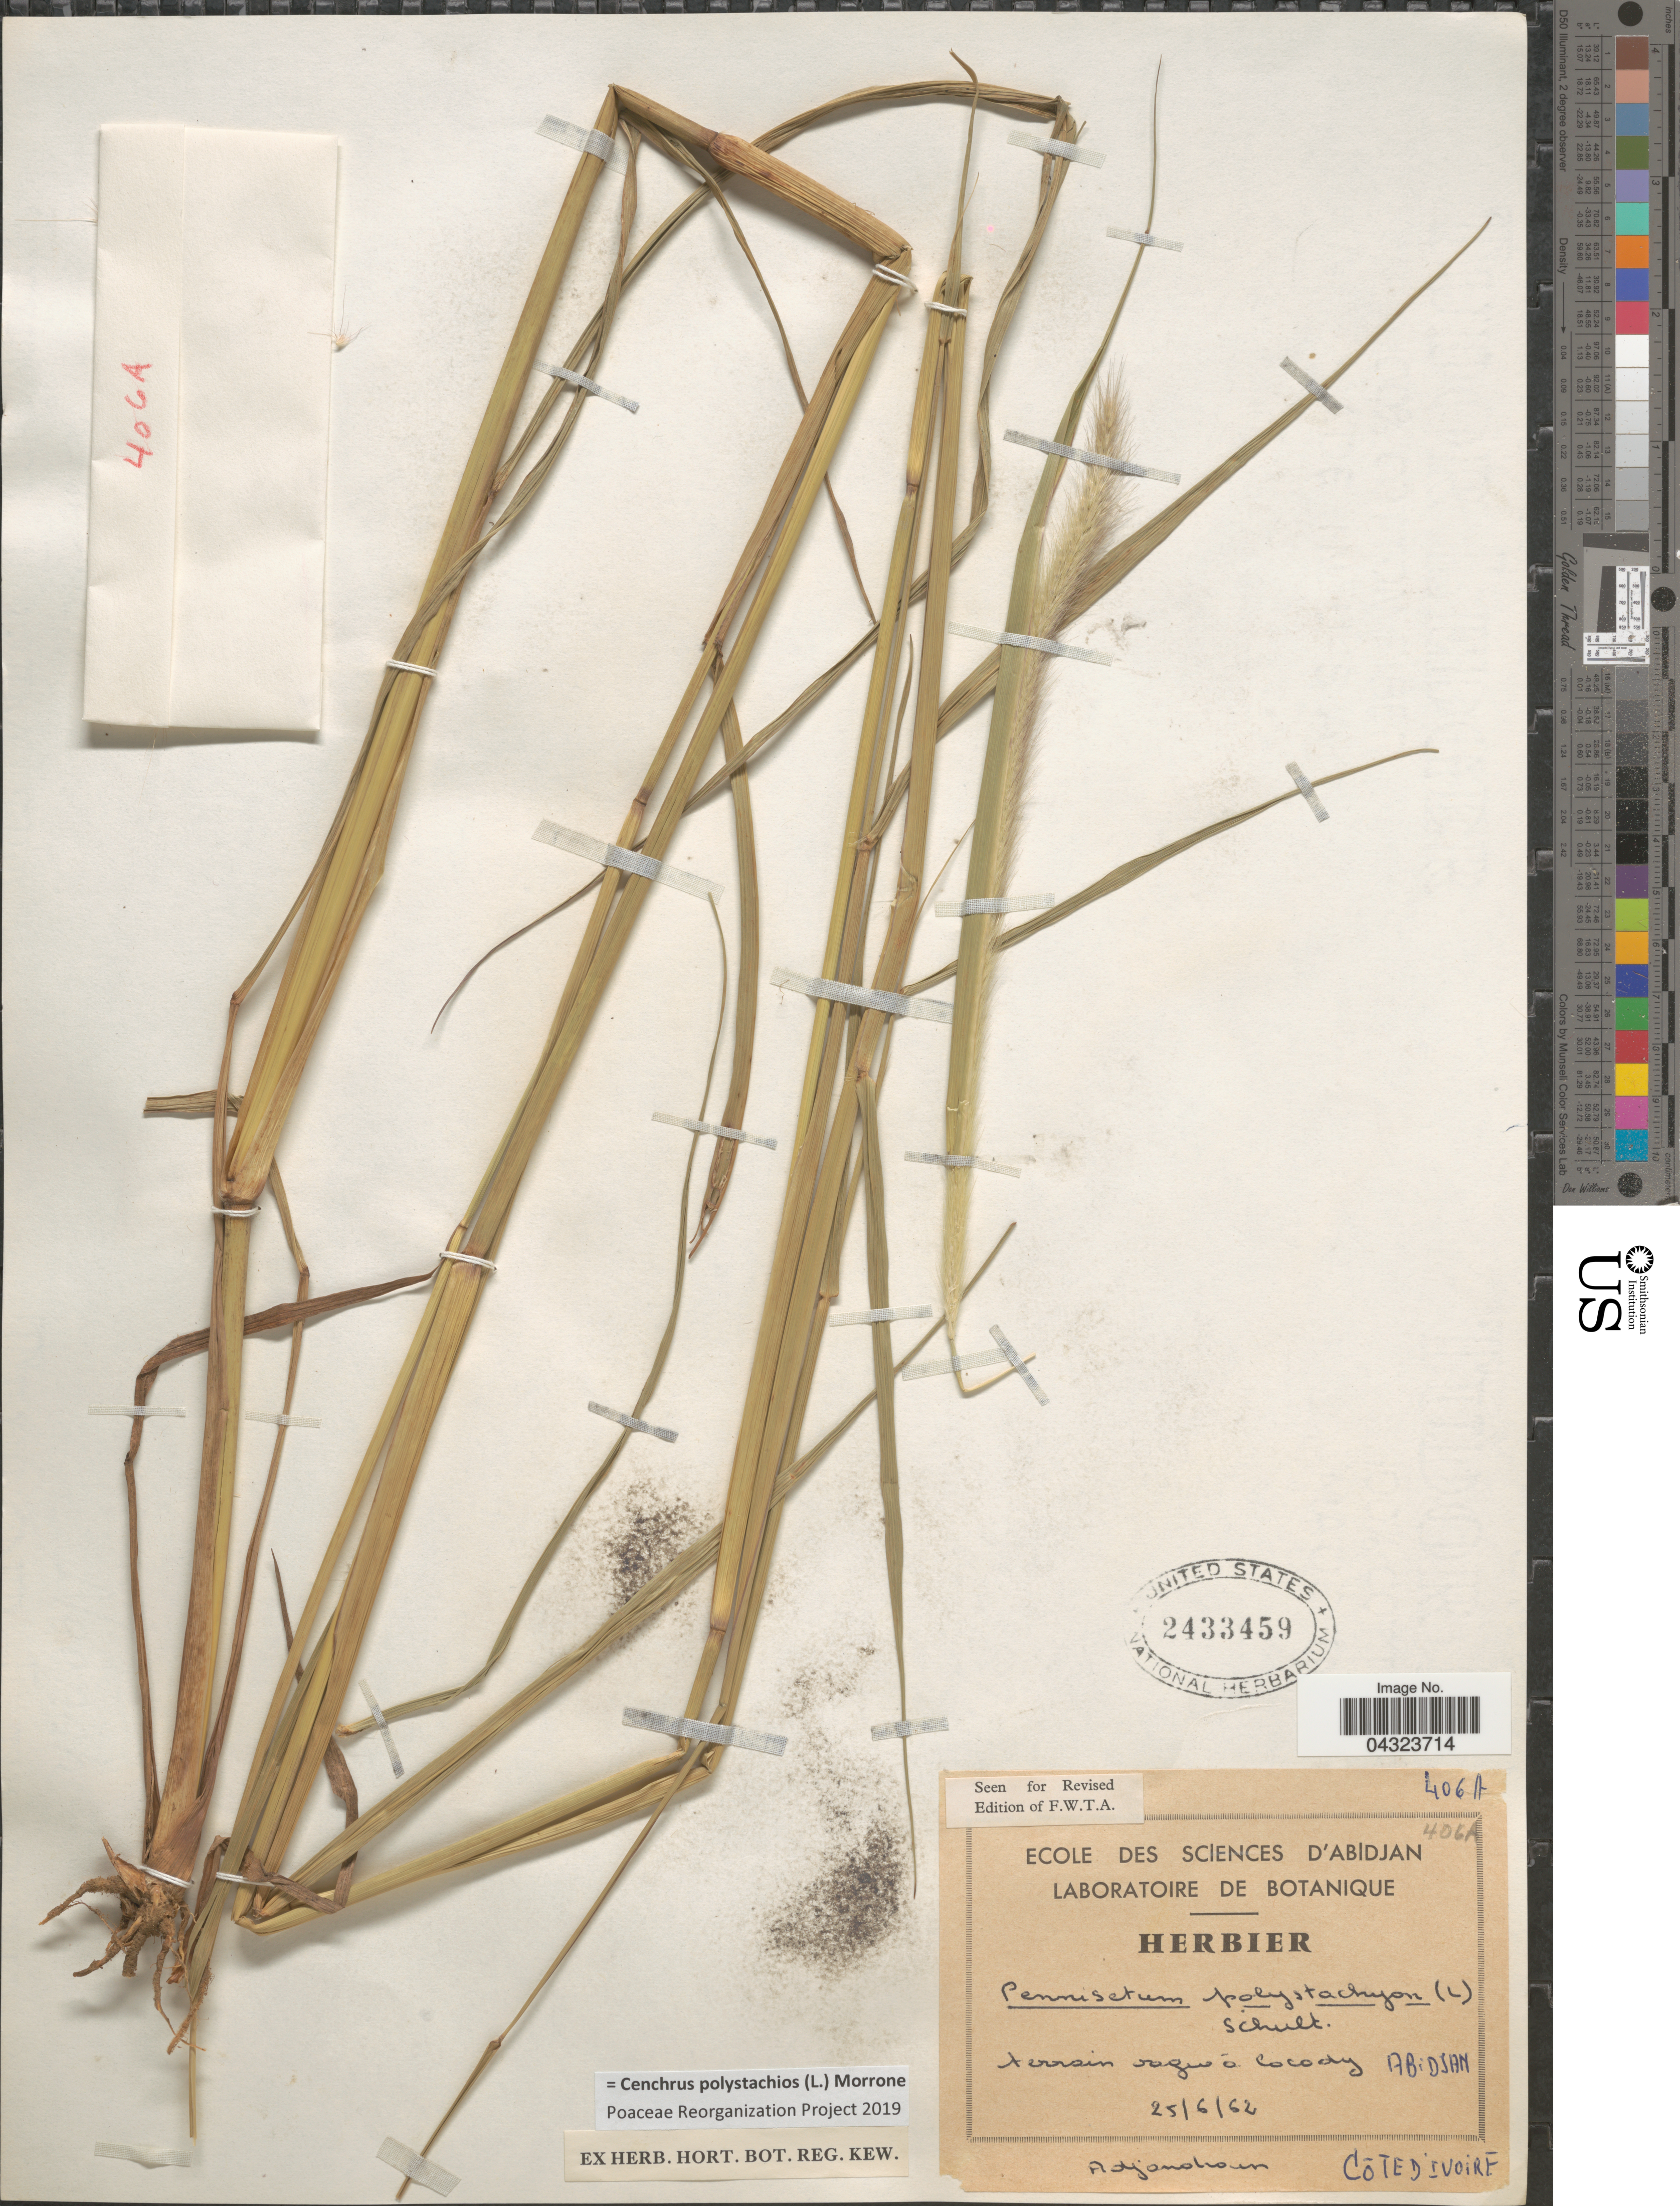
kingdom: Plantae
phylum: Tracheophyta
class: Liliopsida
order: Poales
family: Poaceae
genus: Cenchrus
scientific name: Cenchrus polystachios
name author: (L.) Morrone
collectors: Adjanohoun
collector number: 406A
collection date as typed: Transcribed d/m/y: 25/6/62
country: Ivory Coast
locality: Terrain rogue à Cocody. Abidsan. Côte d'Ivoire.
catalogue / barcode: US 2433459